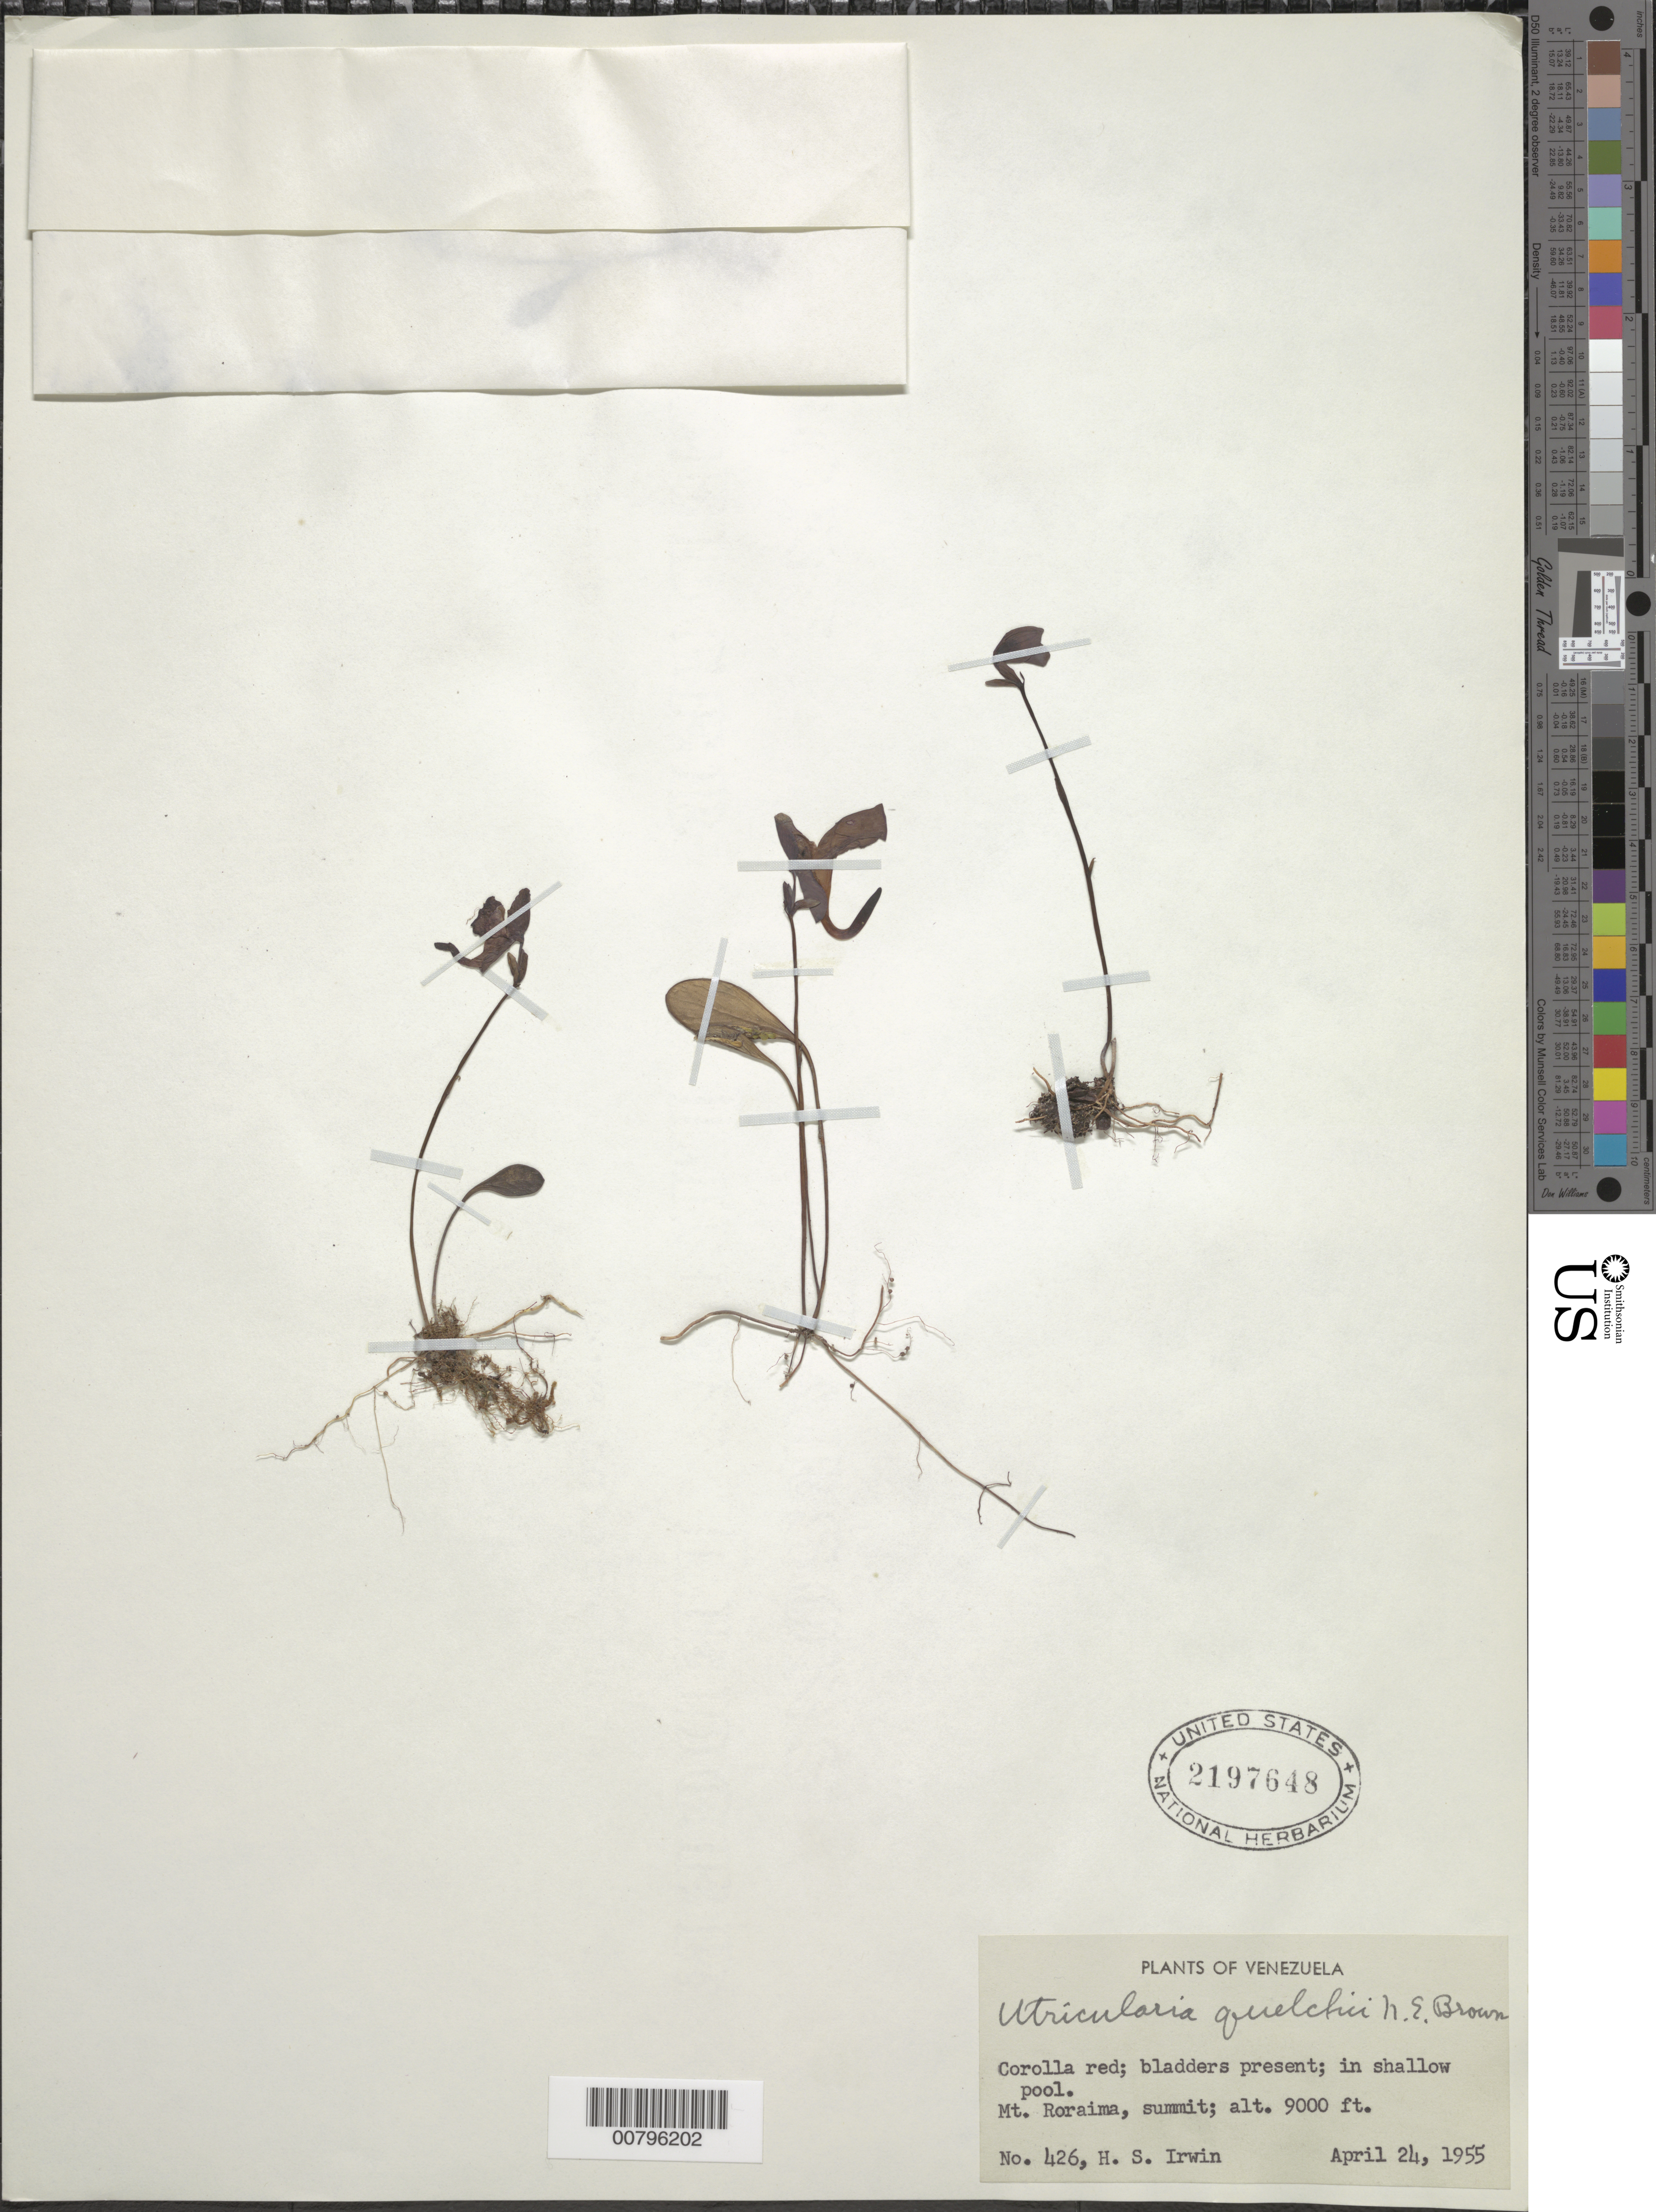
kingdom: Plantae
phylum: Tracheophyta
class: Magnoliopsida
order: Lamiales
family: Lentibulariaceae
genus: Utricularia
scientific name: Utricularia quelchii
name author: N.E. Br.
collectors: H. Irwin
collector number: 426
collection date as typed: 24-Apr-55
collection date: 1955-04-24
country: Venezuela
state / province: Bolívar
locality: Mt. Roraima, summit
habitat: In shallow pool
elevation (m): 2743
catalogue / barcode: US 2197648